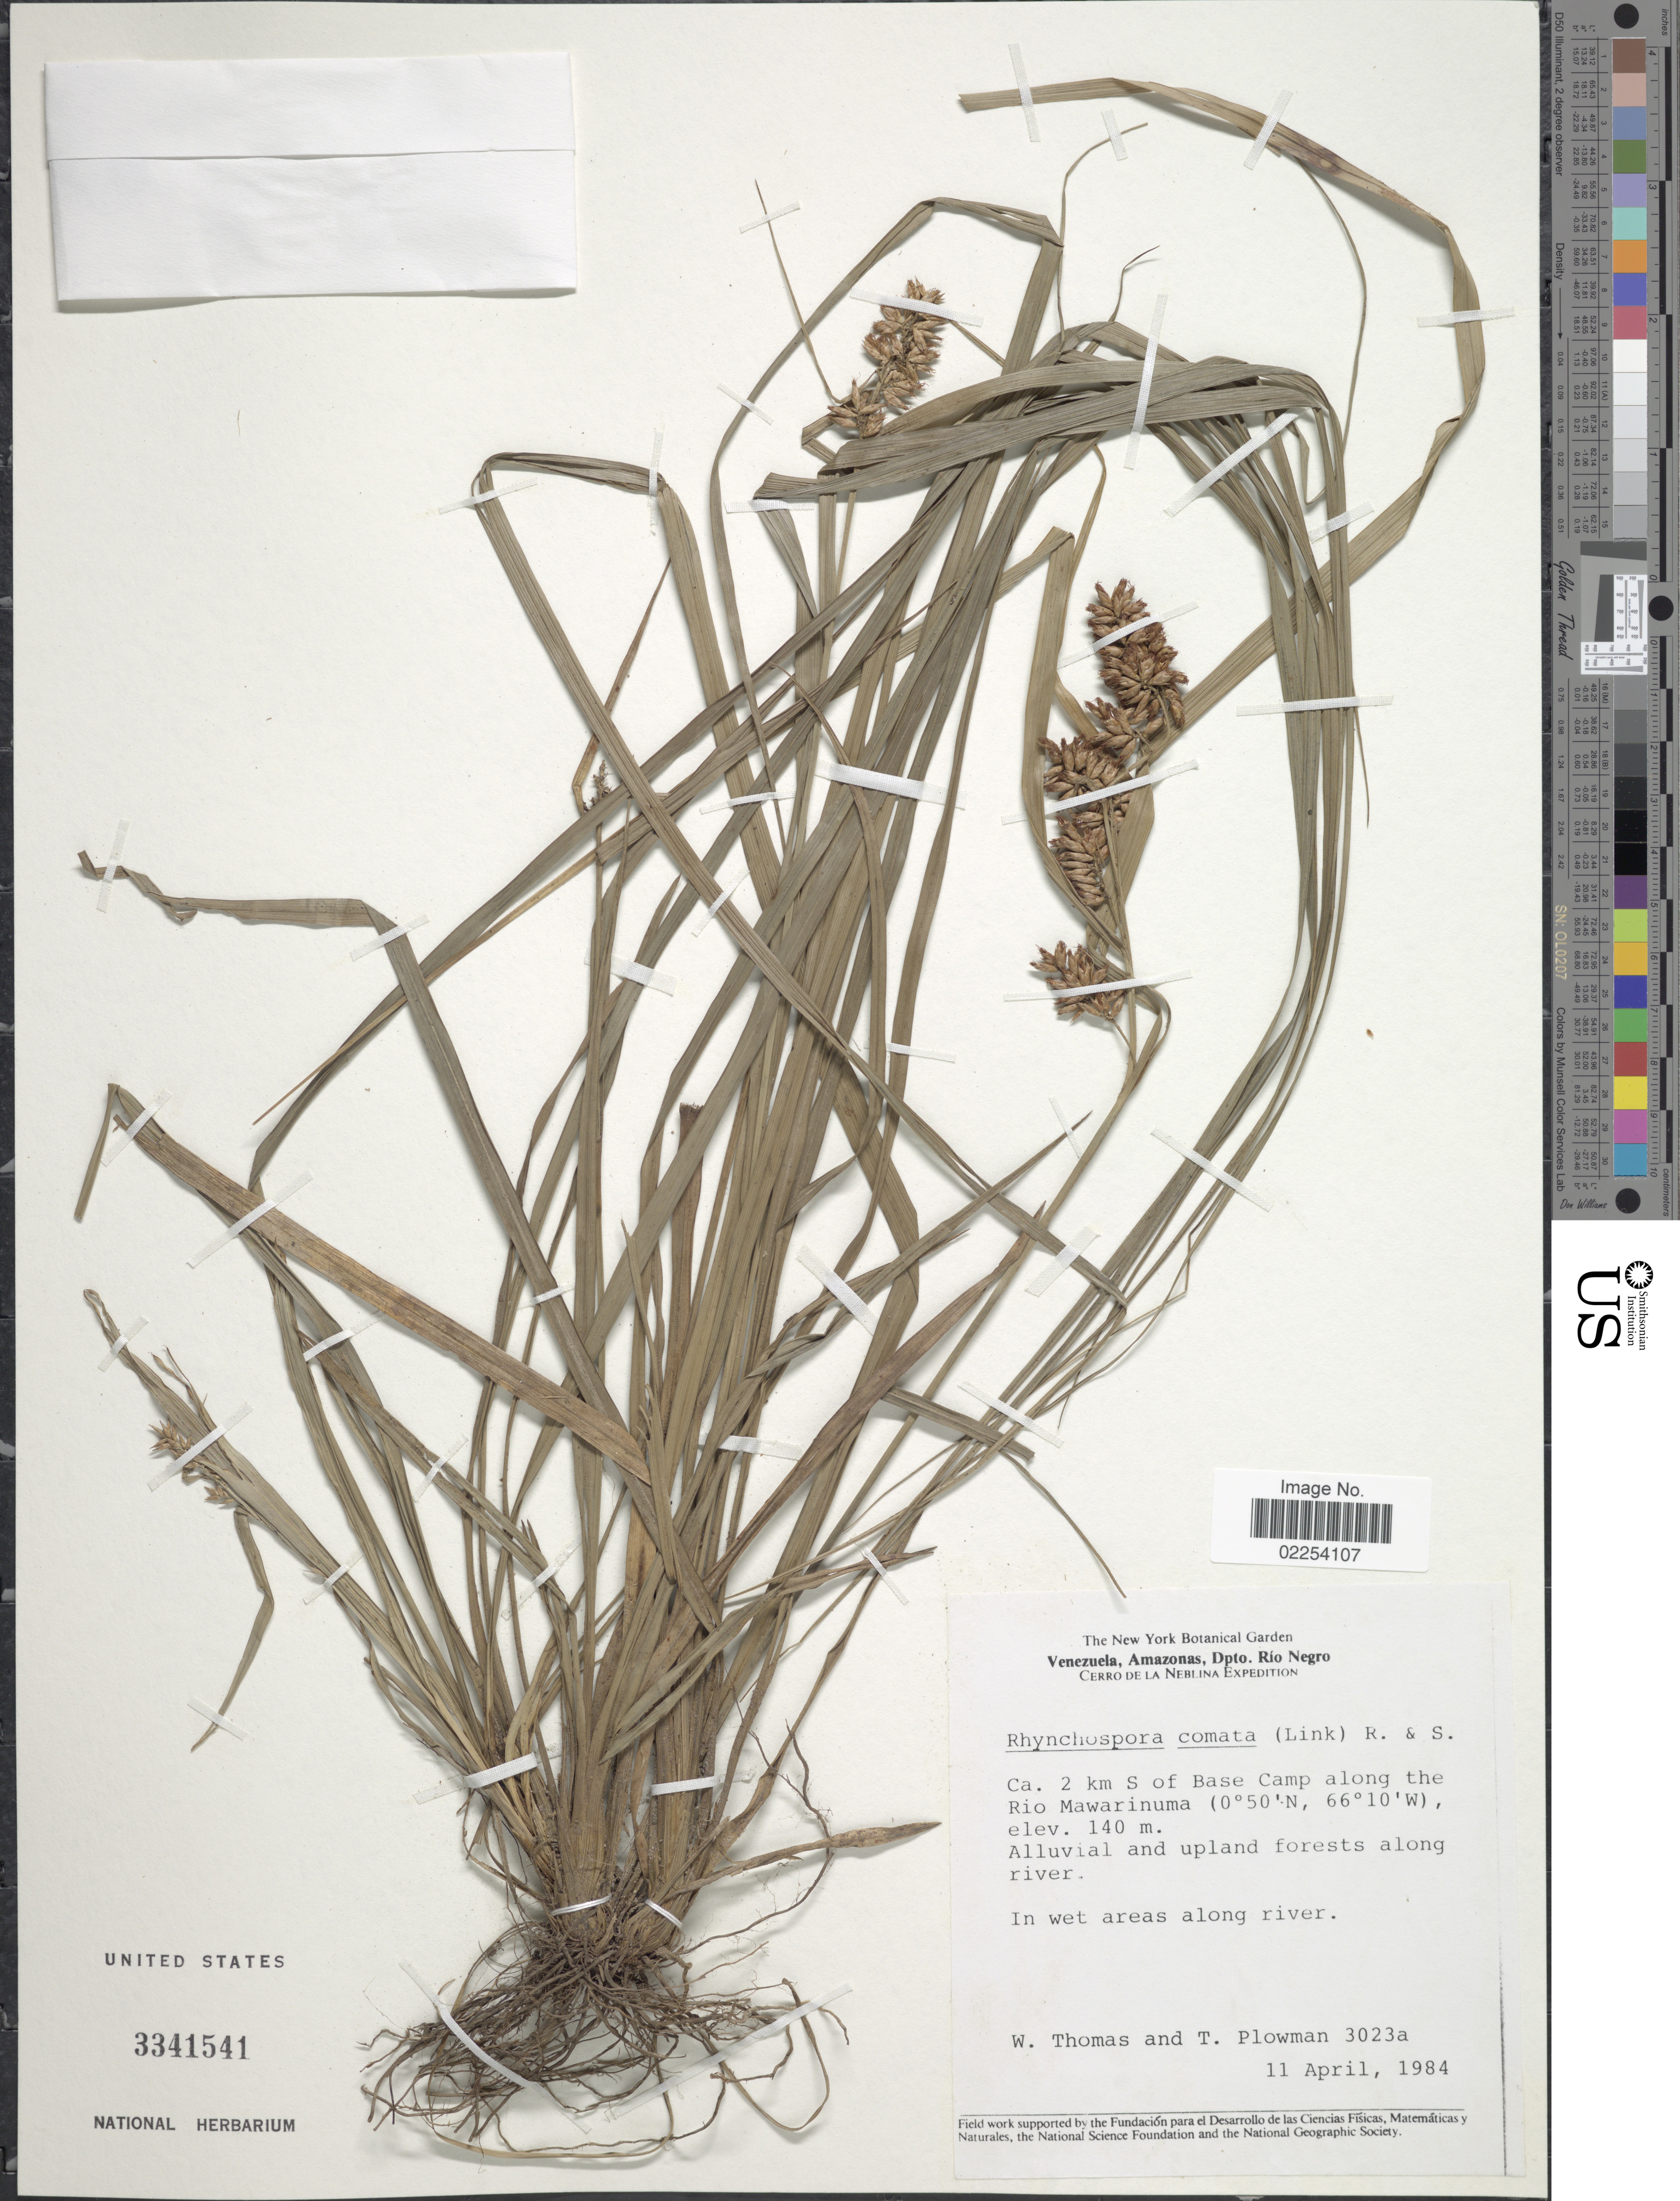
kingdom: Plantae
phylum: Tracheophyta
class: Liliopsida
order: Poales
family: Cyperaceae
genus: Rhynchospora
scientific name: Rhynchospora comata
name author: (Link) Schult.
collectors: W. Thomas & T. Plowman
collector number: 3023a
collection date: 1984-04-11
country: Venezuela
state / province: Amazonas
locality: Dpto. Rio Negro, Cerro de la Neblina, Ca. 2 km S of Base Camp along the Rio Mawarinuma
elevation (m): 140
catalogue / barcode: US 3341541